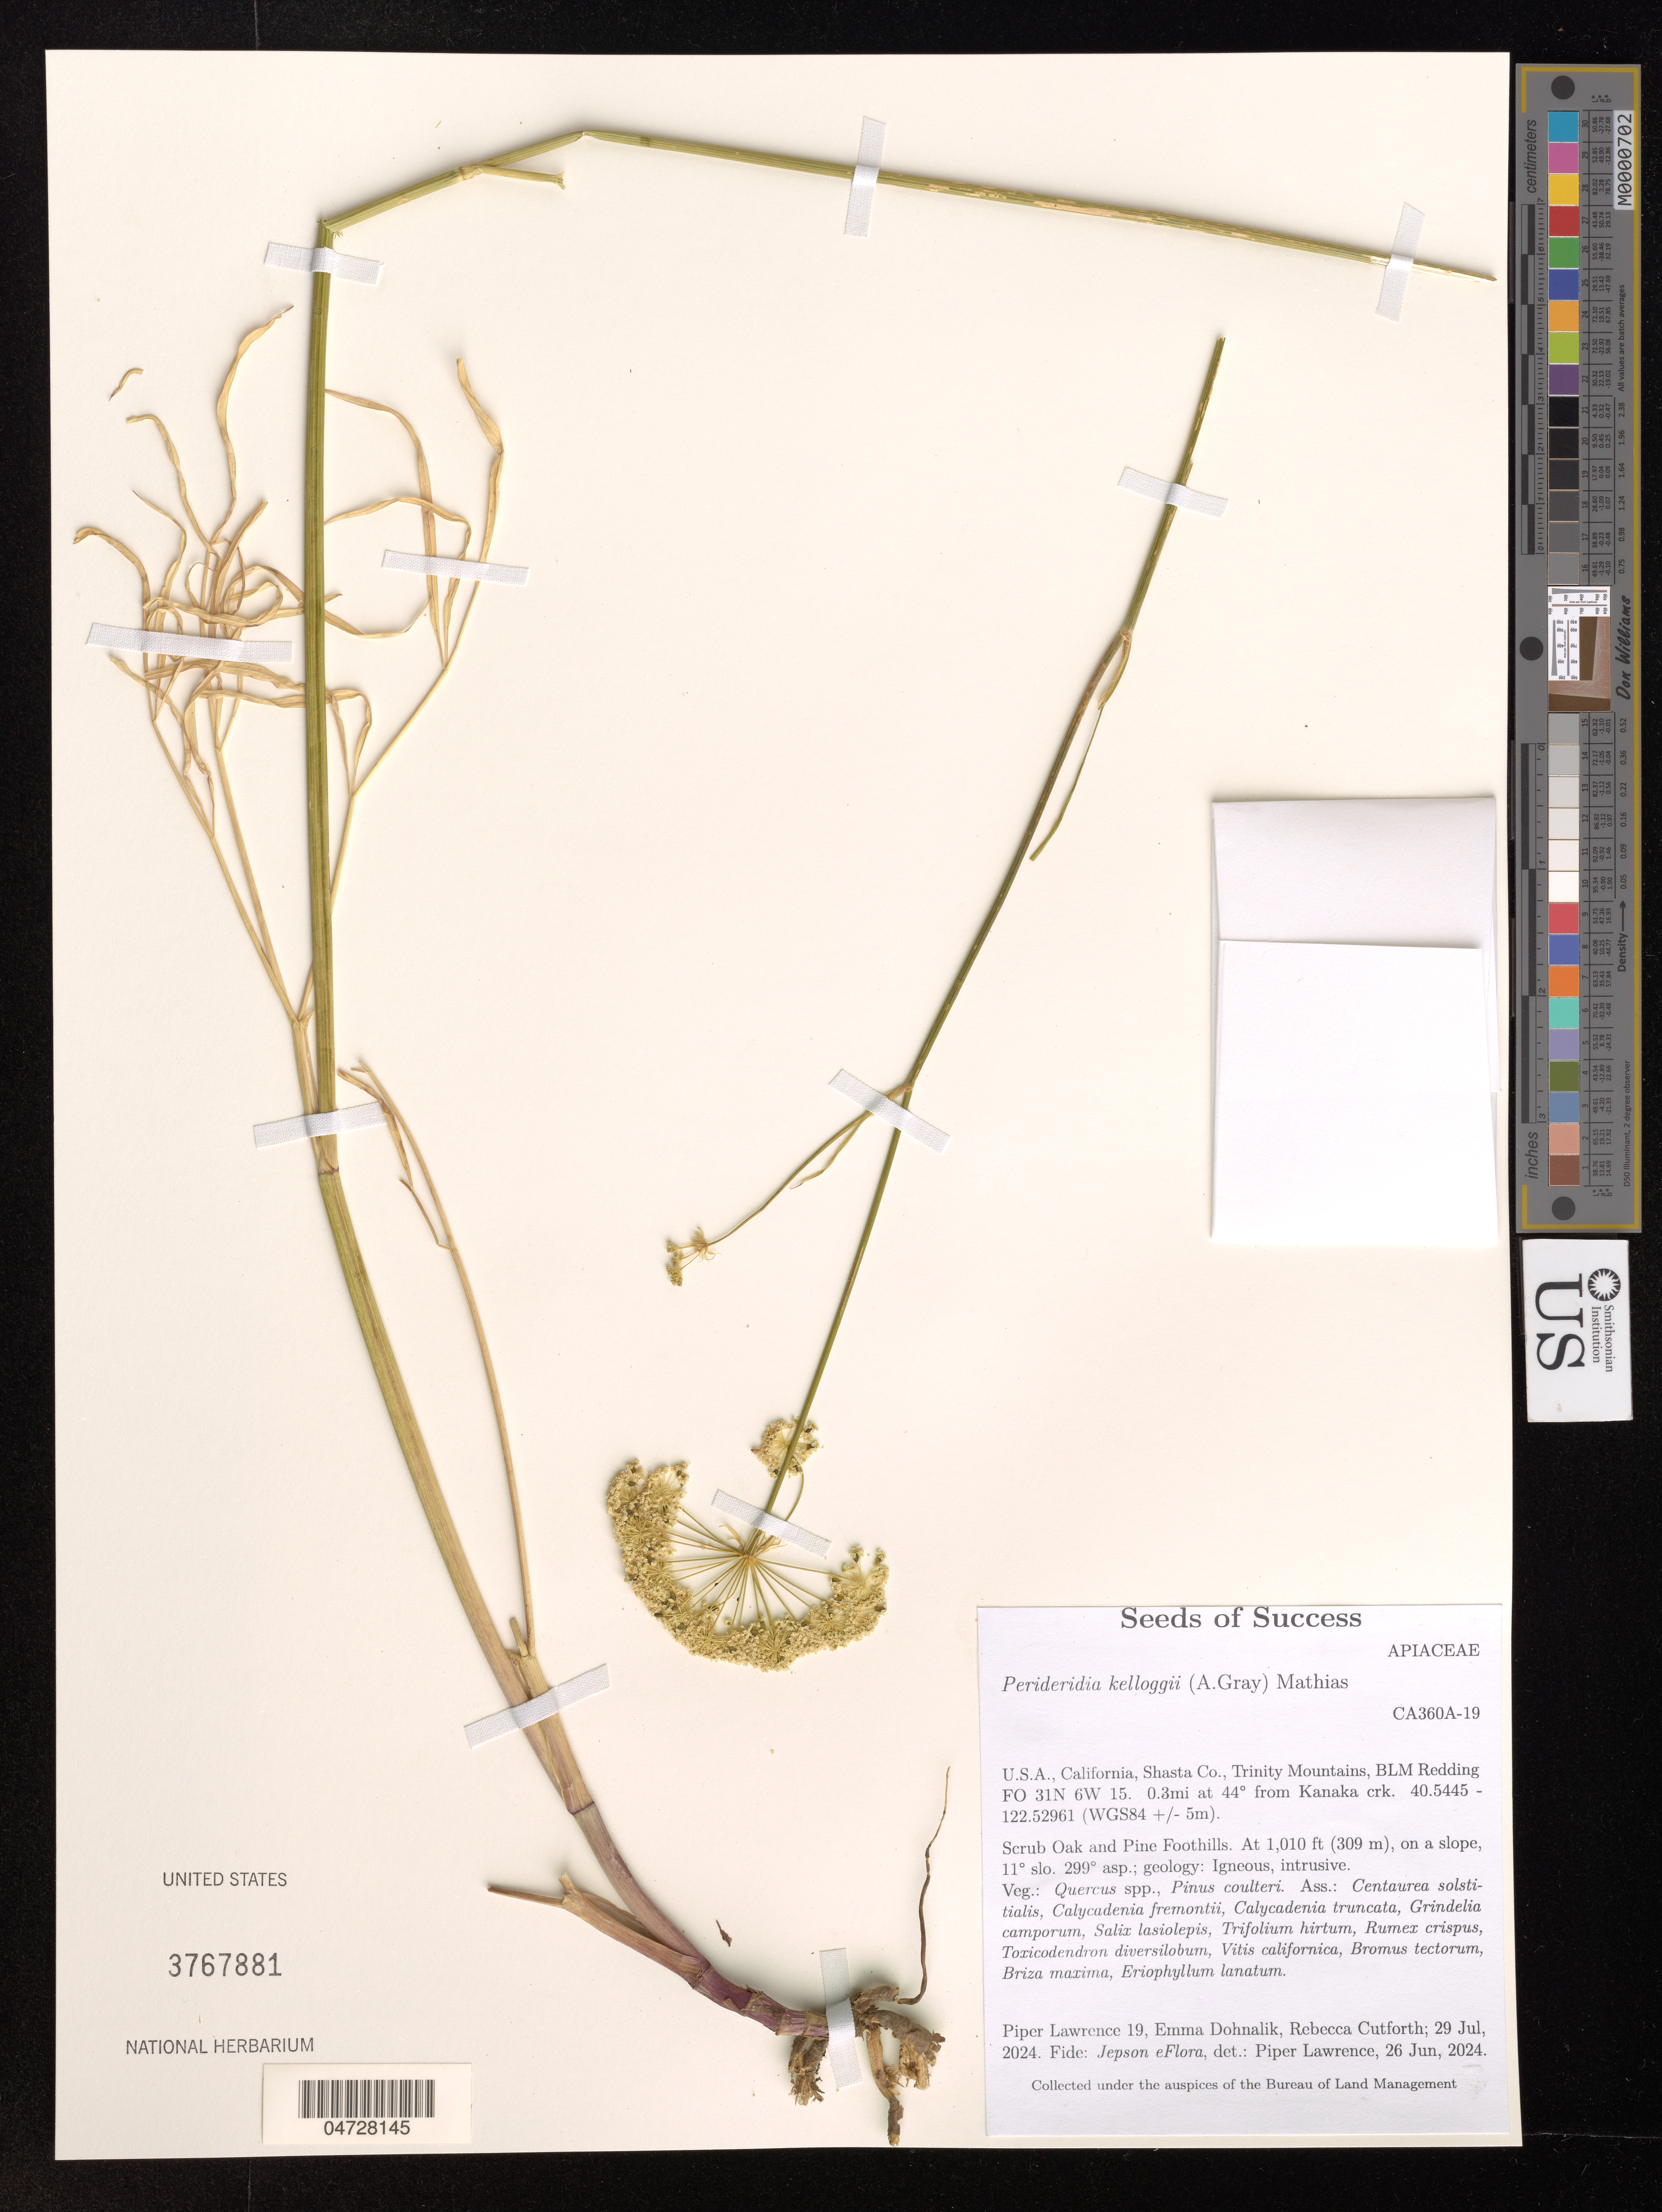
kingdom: Plantae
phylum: Tracheophyta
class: Magnoliopsida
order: Apiales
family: Apiaceae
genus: Perideridia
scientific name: Perideridia kelloggii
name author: (A. Gray) Mathias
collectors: P. Lawrence, E. Dohnalik & R. Cutforth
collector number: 19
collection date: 2024-06-26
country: United States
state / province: California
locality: Shasta Co., Trinity Mountains, BLM Redding FO 31N 6W 15, 0.3mi at 44° from Kanaka crk.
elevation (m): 308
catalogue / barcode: US 3767881